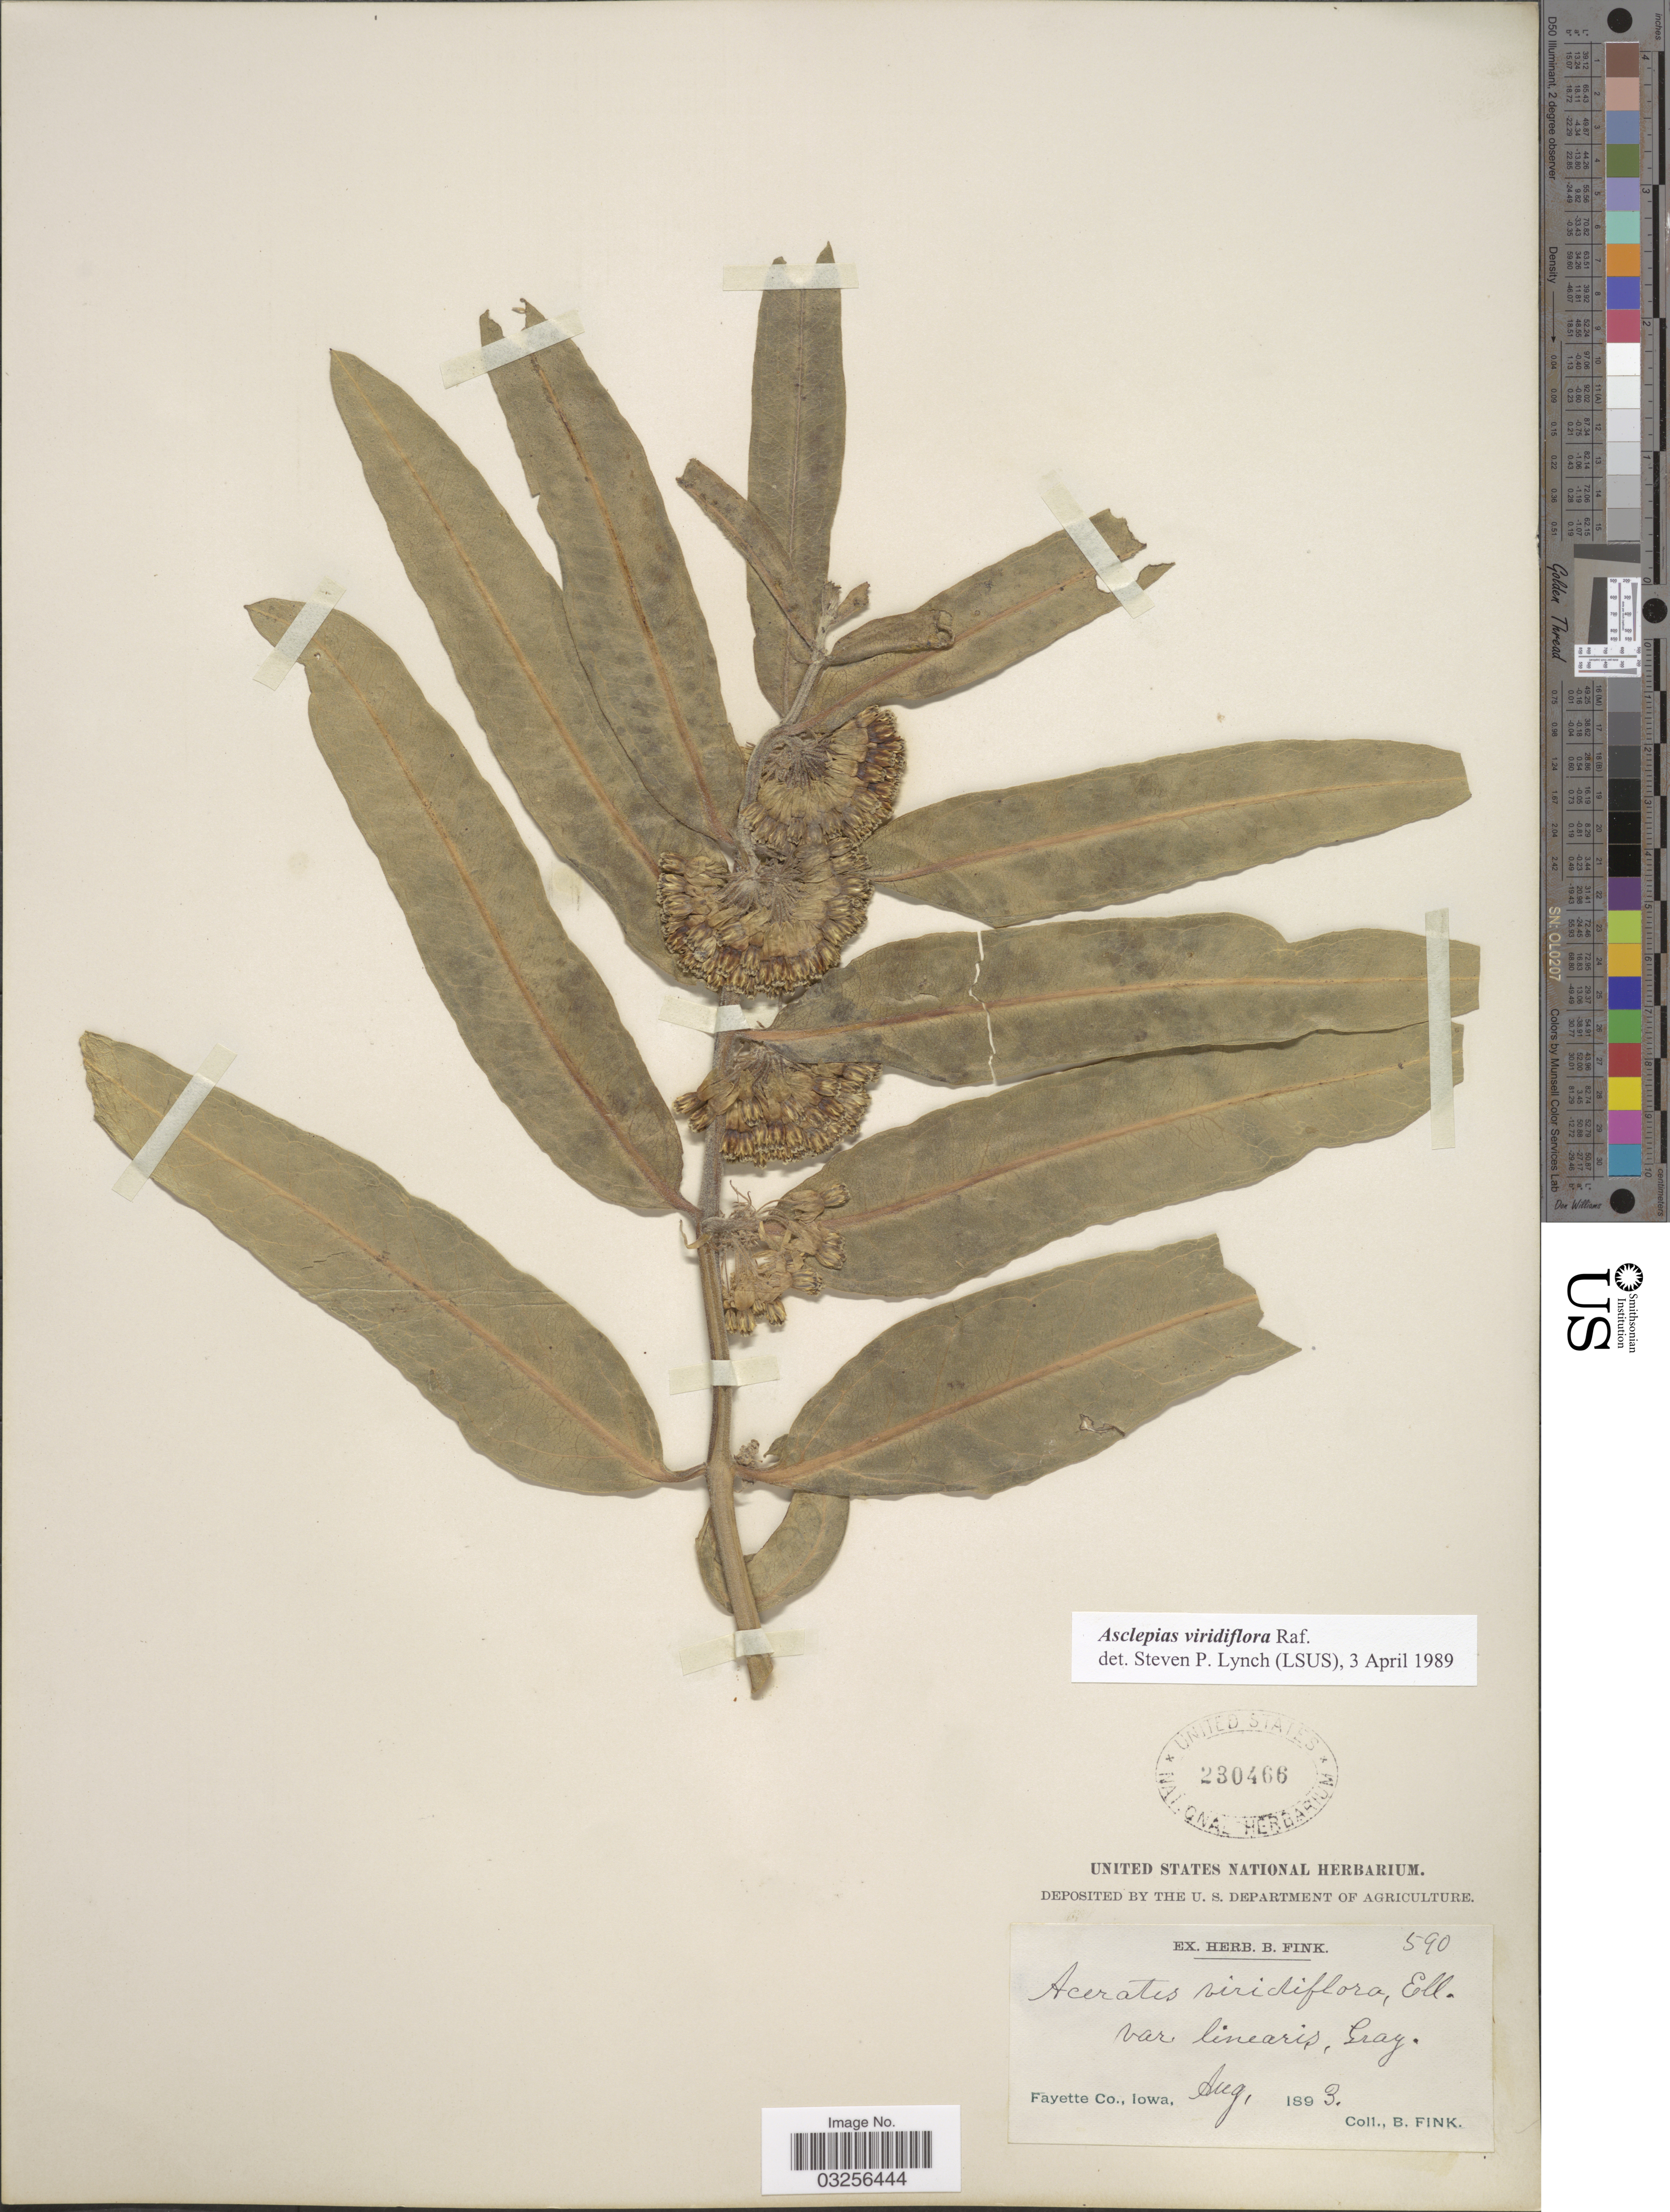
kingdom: Plantae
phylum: Tracheophyta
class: Magnoliopsida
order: Gentianales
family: Apocynaceae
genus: Asclepias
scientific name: Asclepias viridiflora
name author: Raf.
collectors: B. Fink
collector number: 590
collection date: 1893-08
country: United States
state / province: Iowa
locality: Fayette Co.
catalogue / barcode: US 230466